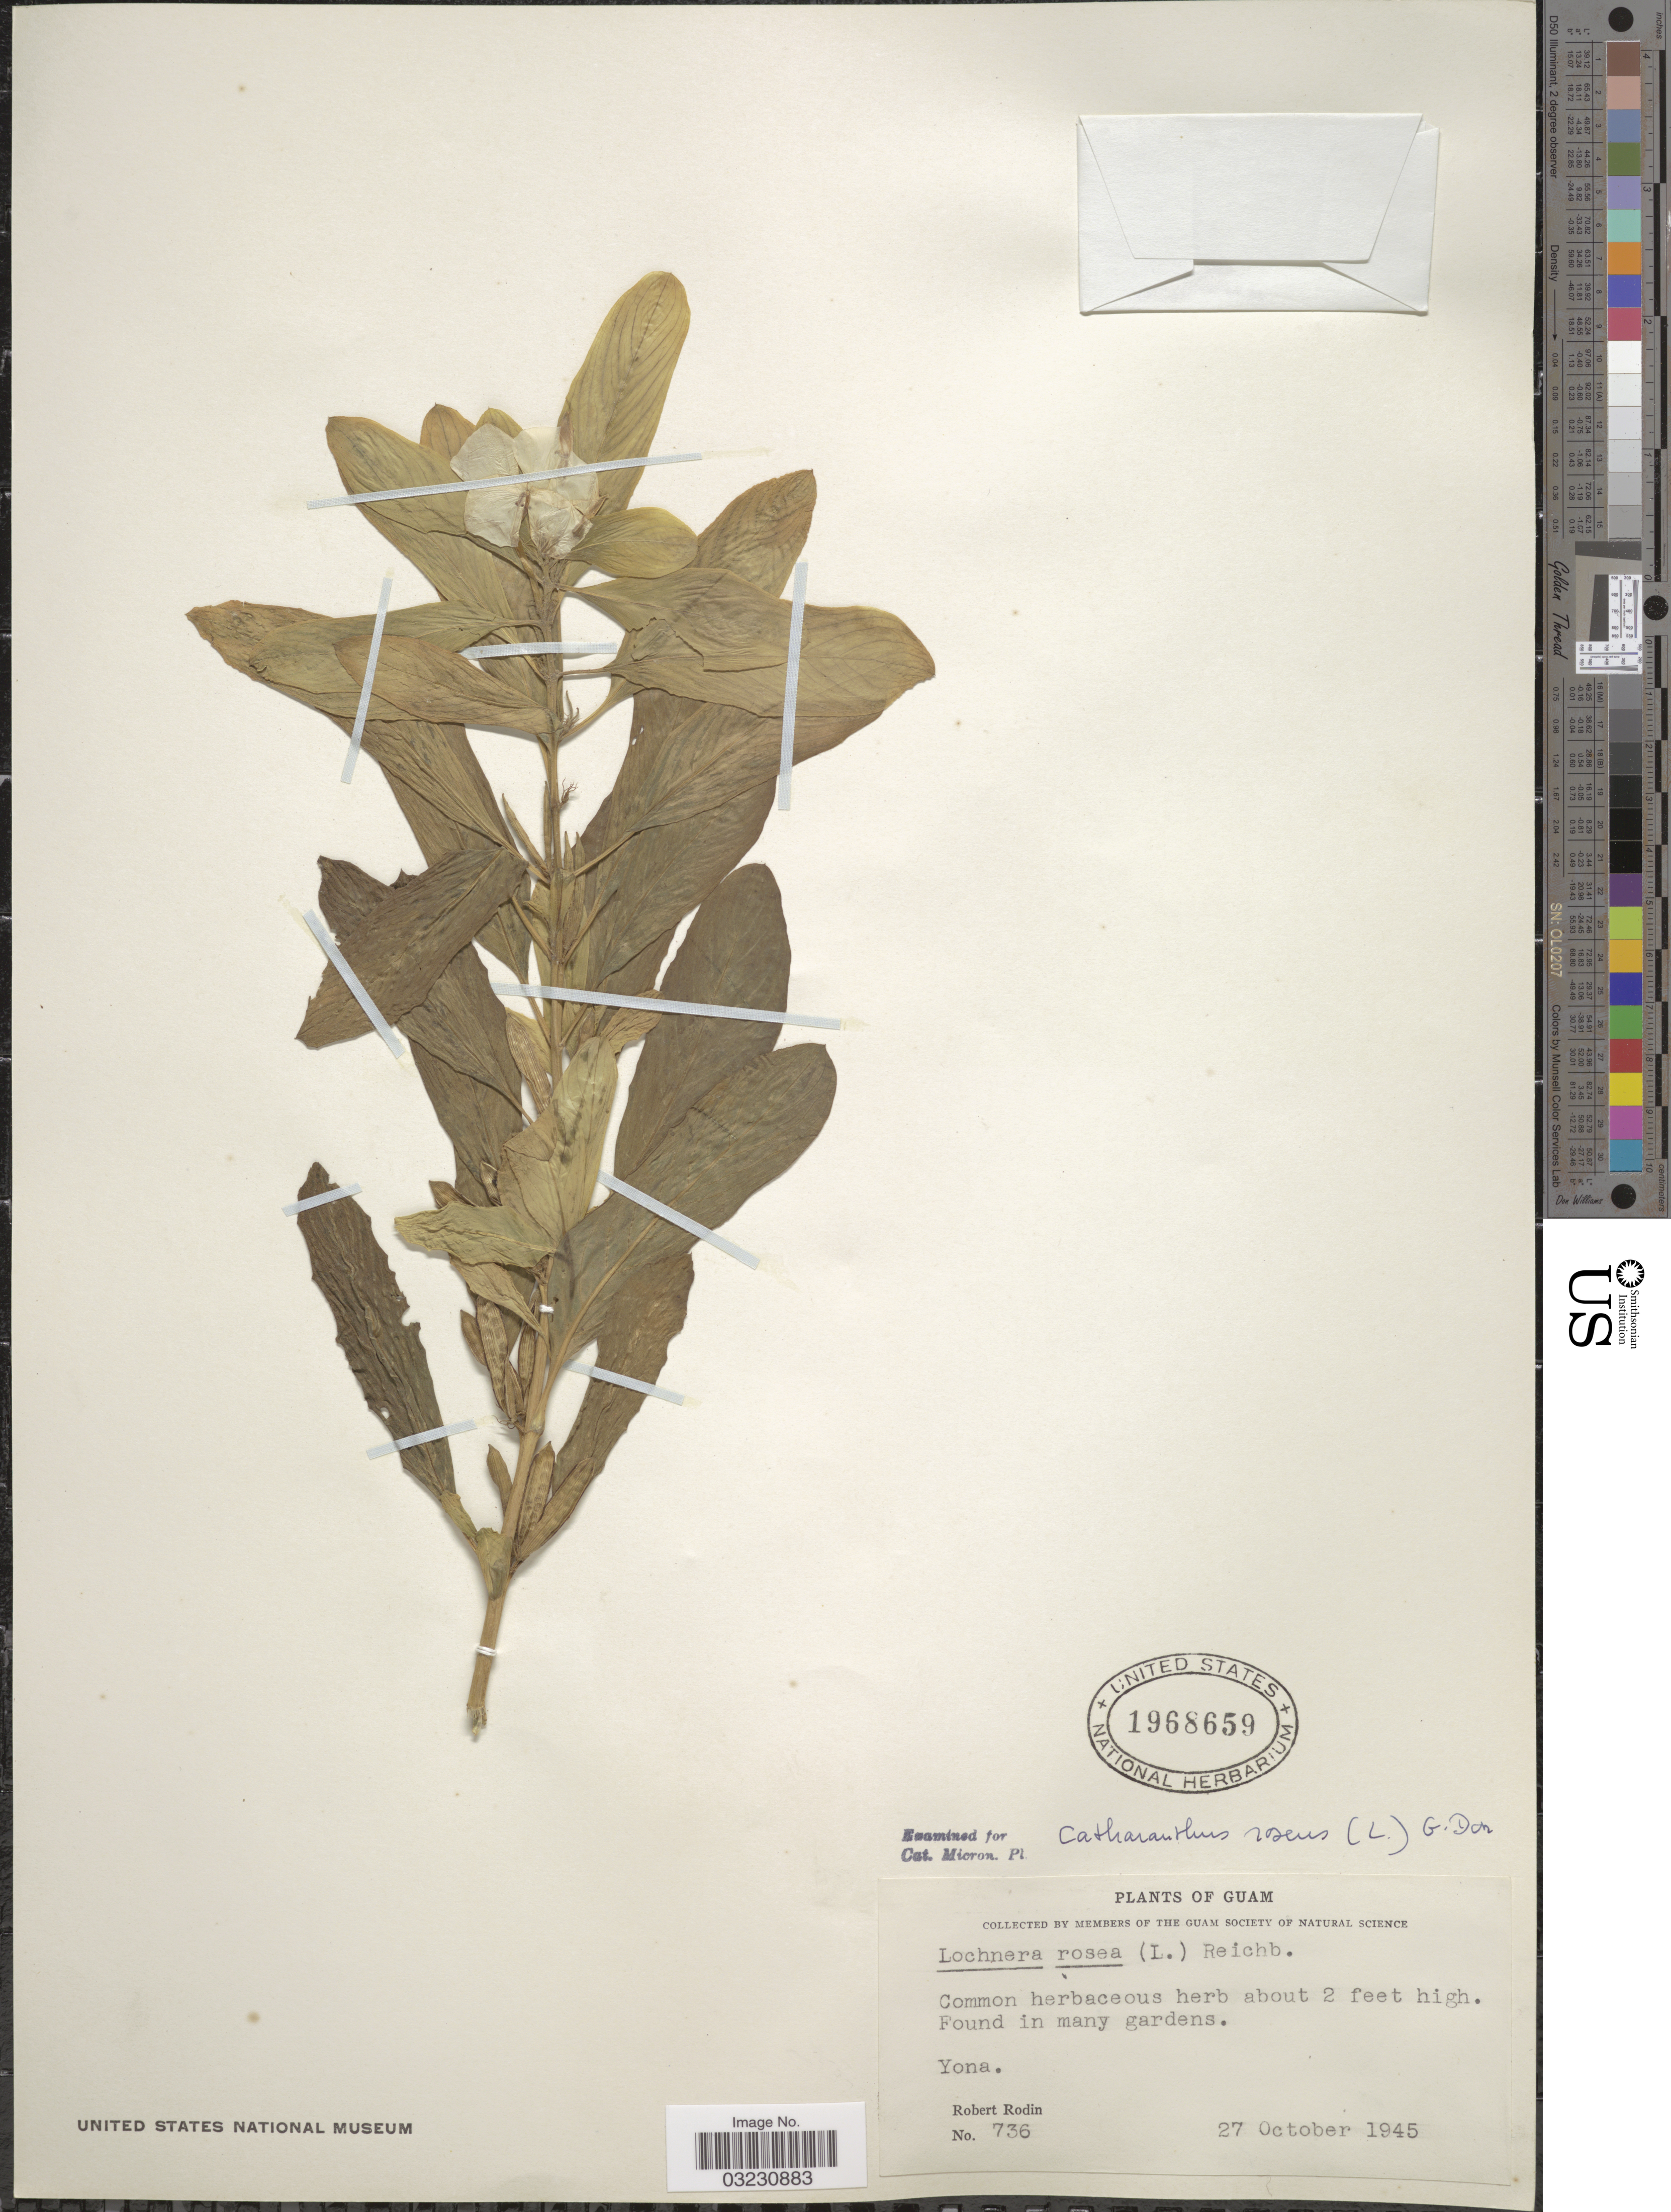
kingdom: Plantae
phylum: Tracheophyta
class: Magnoliopsida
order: Gentianales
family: Apocynaceae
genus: Catharanthus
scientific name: Catharanthus roseus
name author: (L.) G. Don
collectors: R. Rodin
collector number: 736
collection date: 1945-10-27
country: Guam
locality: In many gardens. Yona.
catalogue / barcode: US 1968659